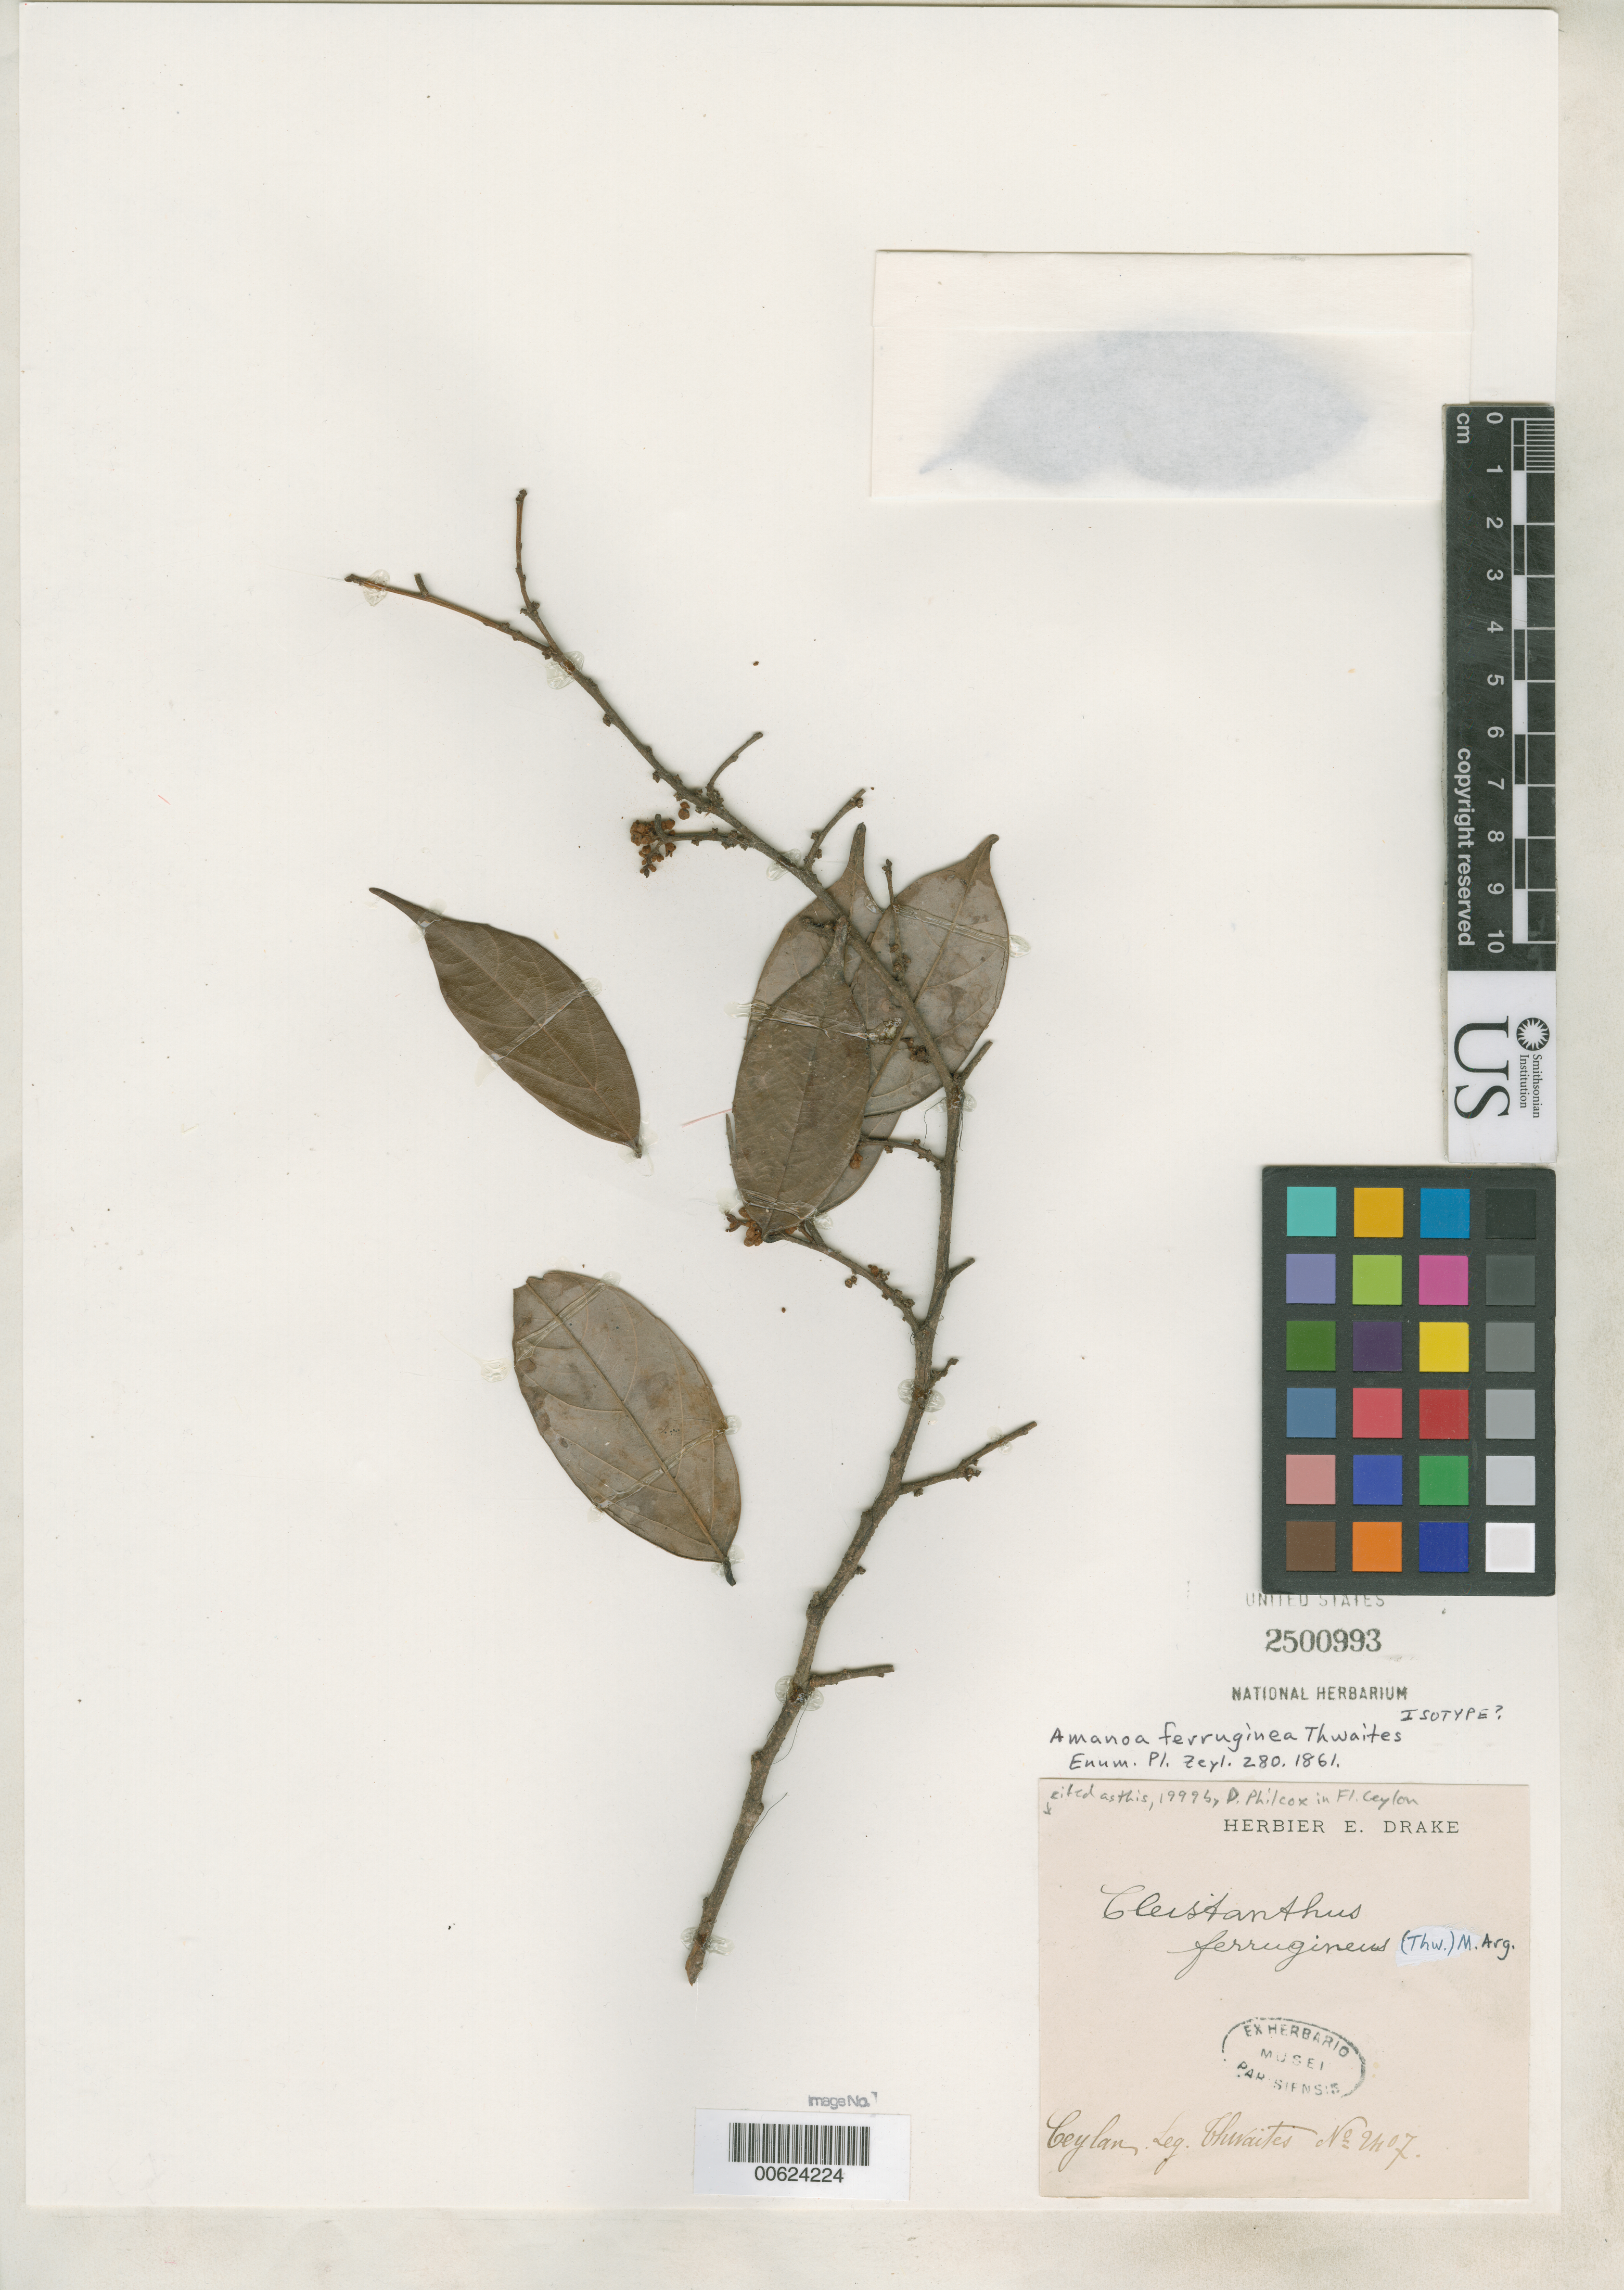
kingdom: Plantae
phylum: Tracheophyta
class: Magnoliopsida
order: Malpighiales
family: Phyllanthaceae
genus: Amanoa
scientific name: Amanoa ferruginea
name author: Thwaites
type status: Possible Isotype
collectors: G. H. K. Thwaites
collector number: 2407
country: Sri Lanka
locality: "Ceylon"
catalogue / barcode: US 2500993